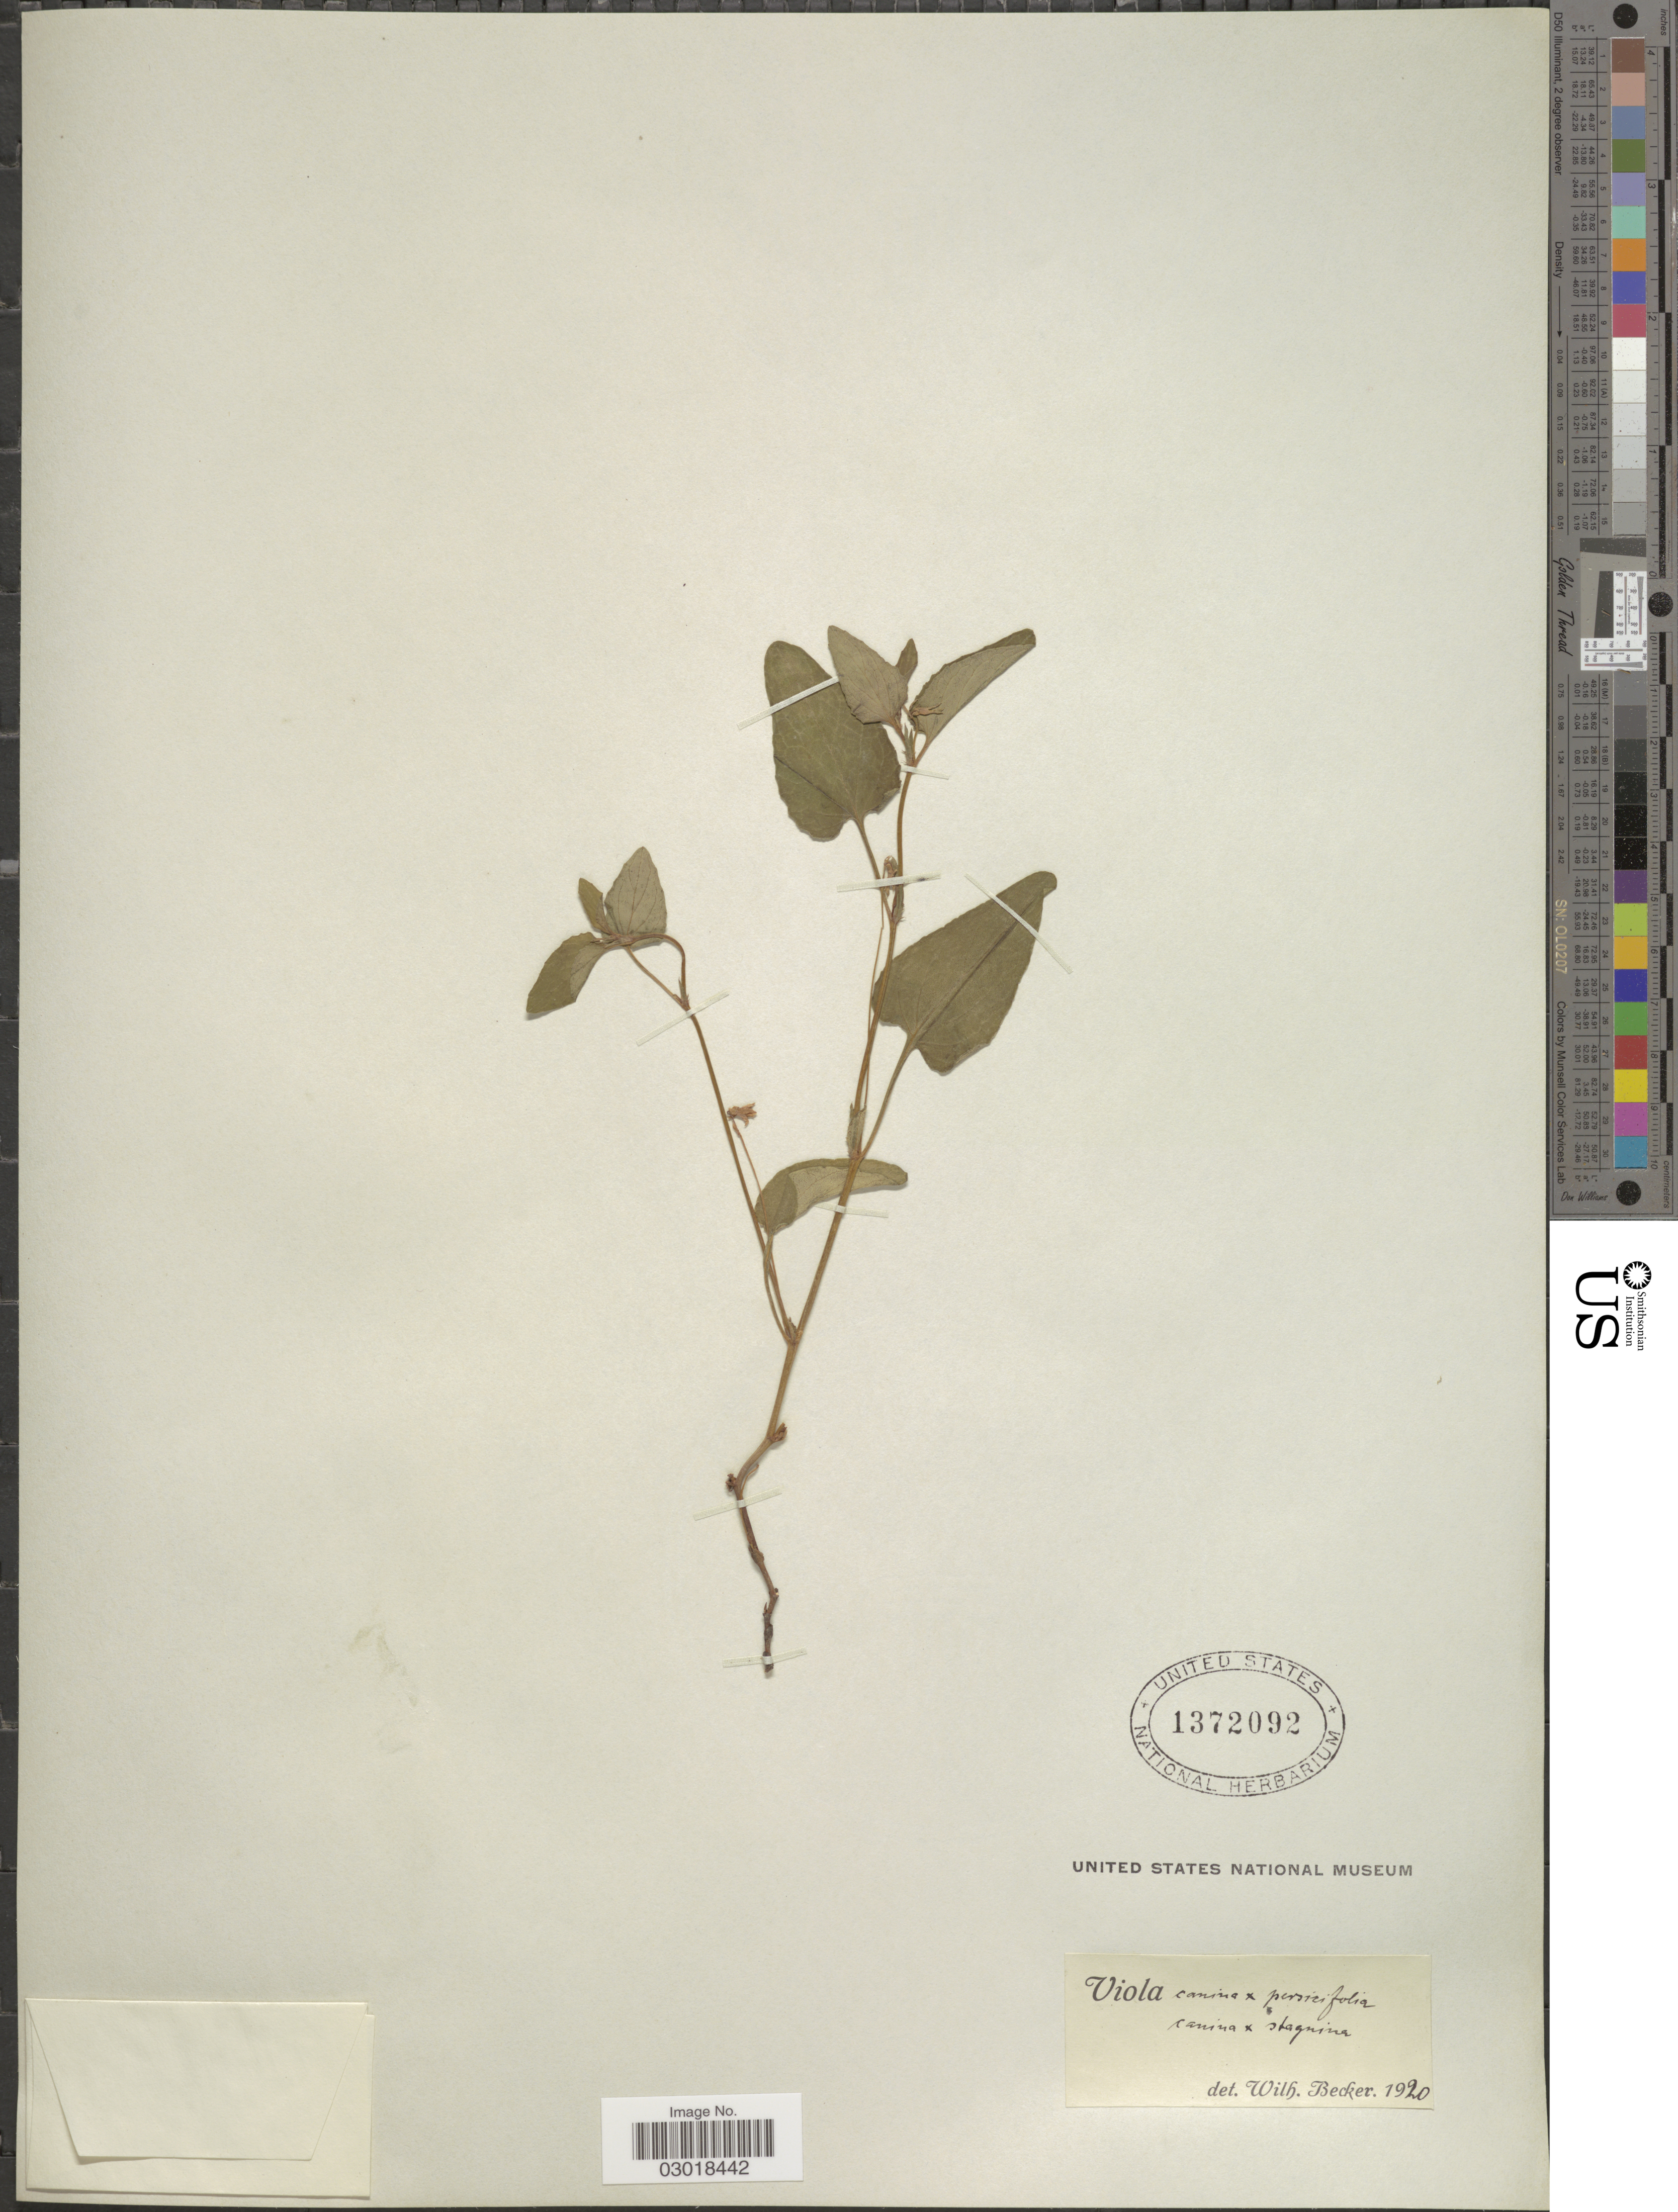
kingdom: Plantae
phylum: Tracheophyta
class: Magnoliopsida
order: Malpighiales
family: Violaceae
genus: Viola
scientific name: Viola canina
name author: L.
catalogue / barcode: US 1372092